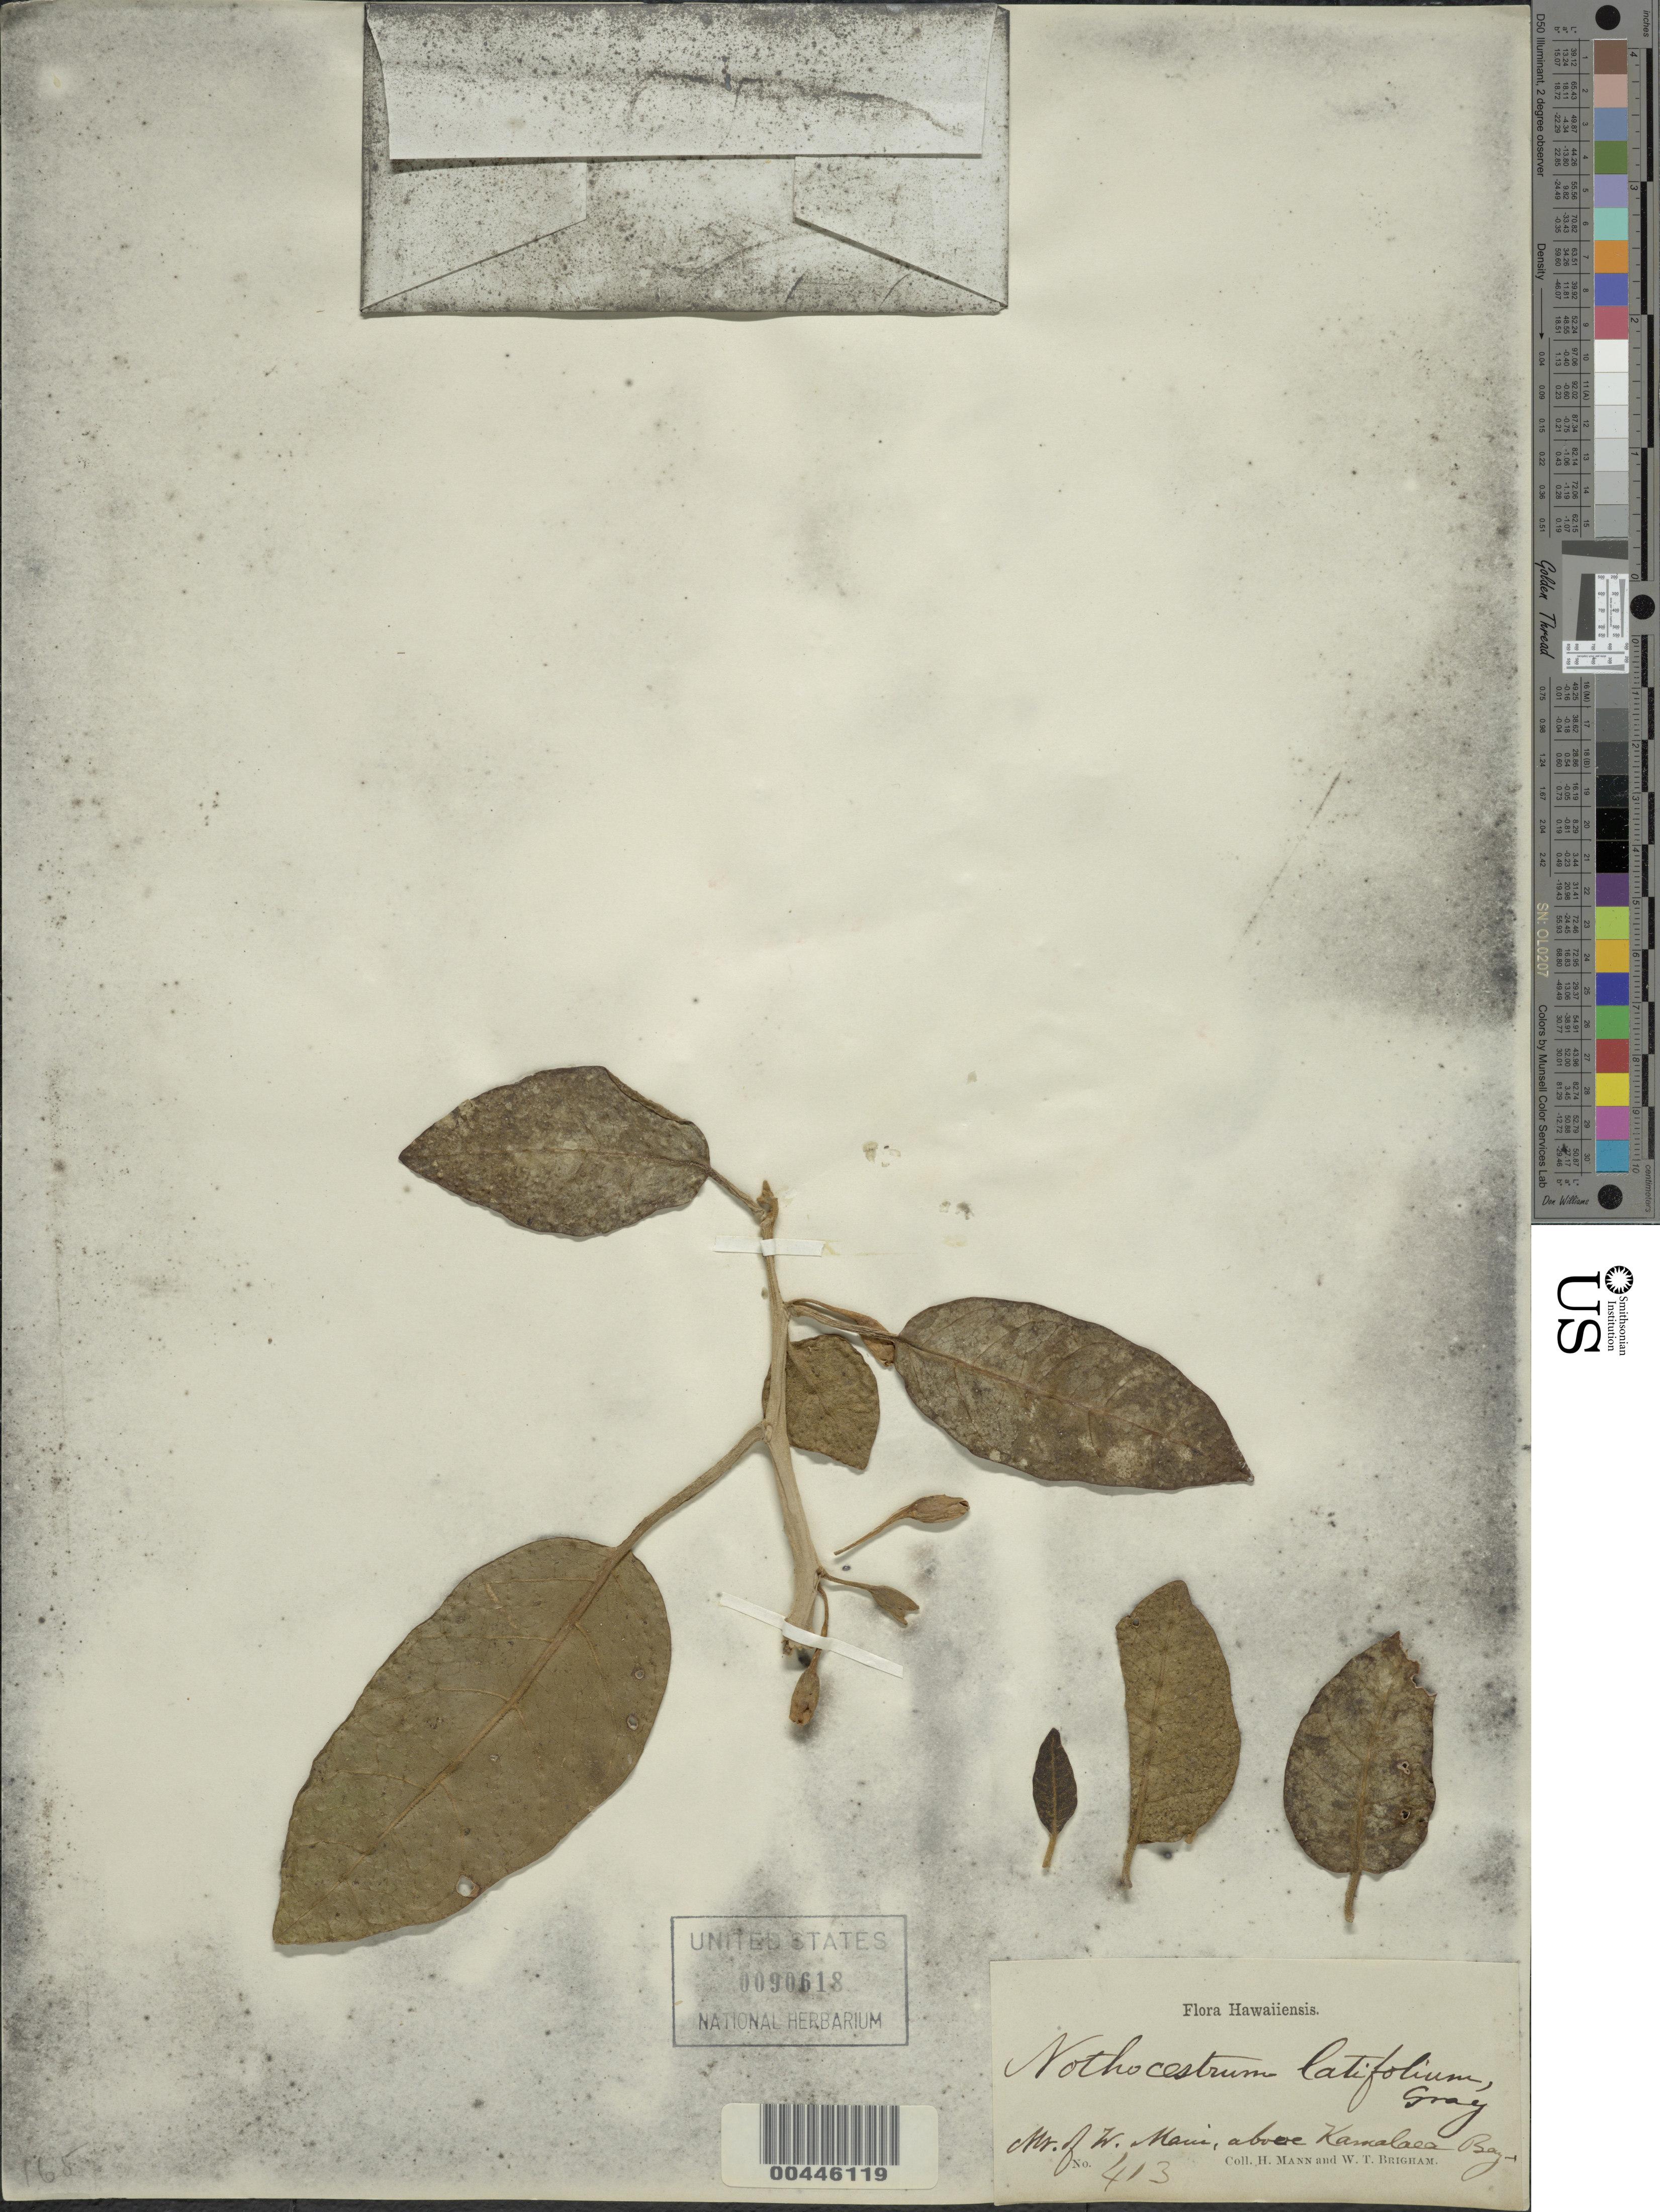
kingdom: Plantae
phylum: Tracheophyta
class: Magnoliopsida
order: Solanales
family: Solanaceae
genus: Nothocestrum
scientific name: Nothocestrum latifolium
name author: A. Gray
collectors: H. Mann & W. T. Brigham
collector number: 413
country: United States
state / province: Hawaii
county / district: Maui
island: Maui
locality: Mts of W Maui, above Kamalaea Bay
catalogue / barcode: US 90618